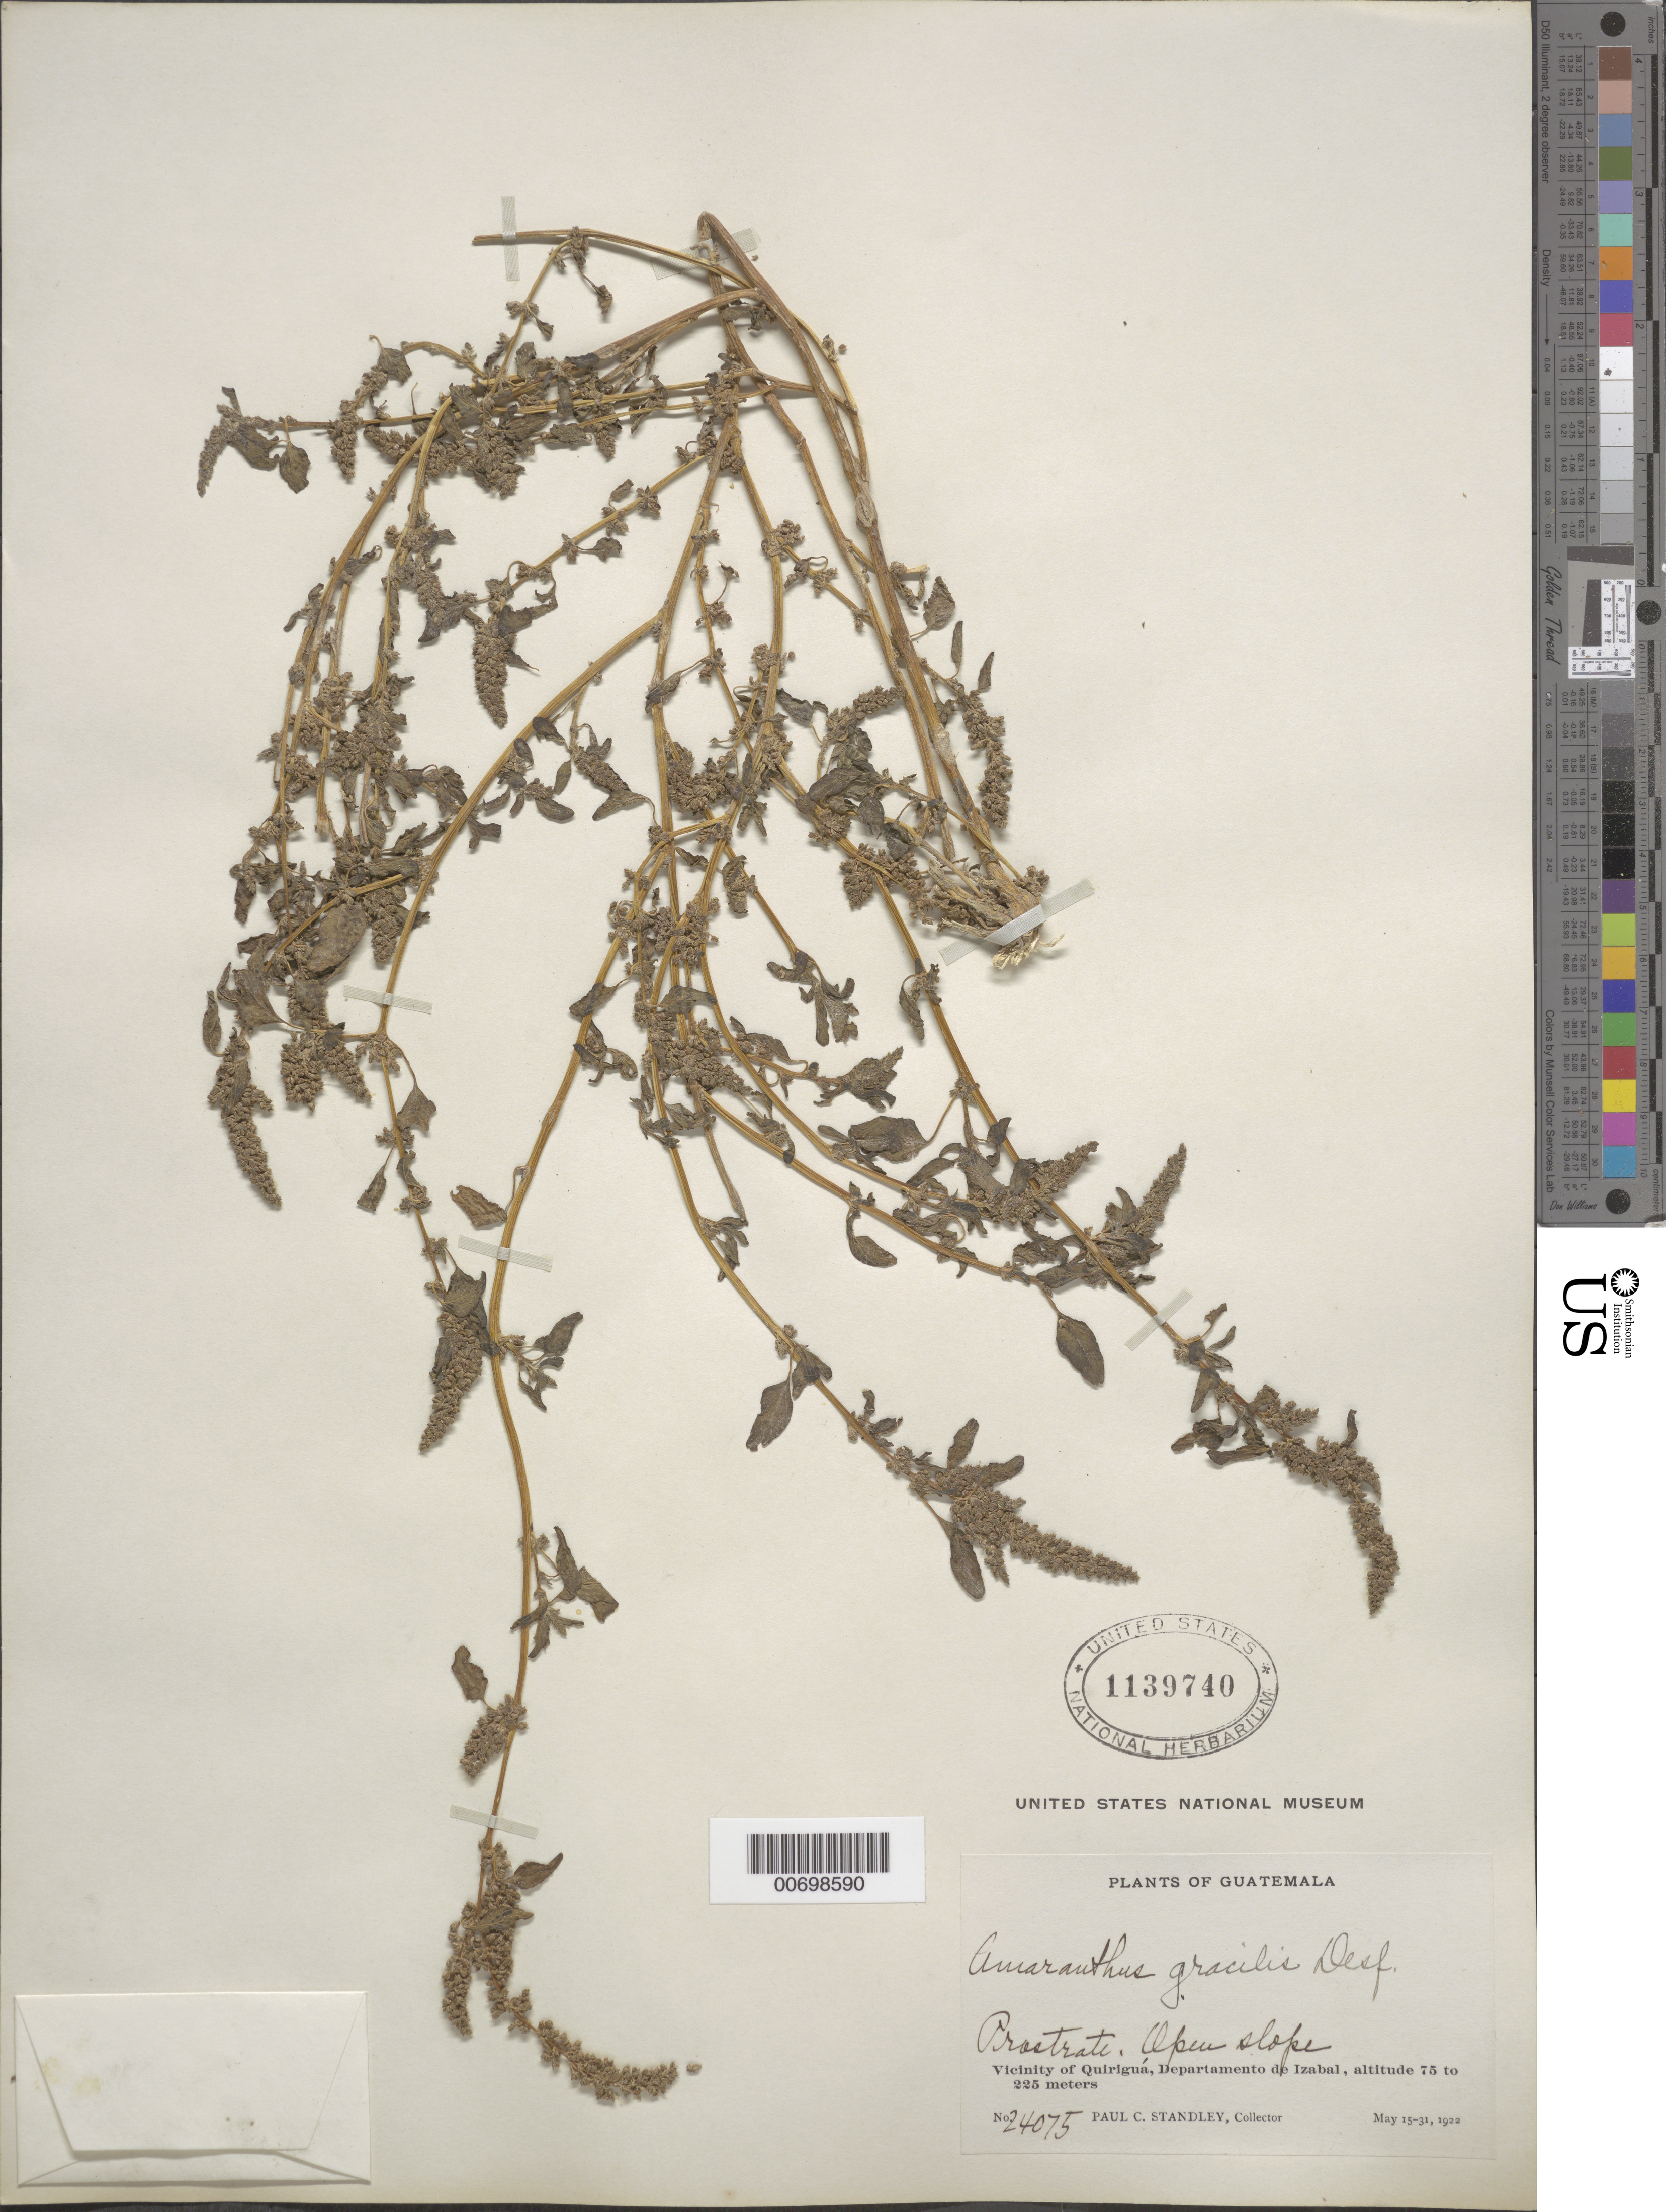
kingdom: Plantae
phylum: Tracheophyta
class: Magnoliopsida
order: Caryophyllales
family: Amaranthaceae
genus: Amaranthus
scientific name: Amaranthus gracilis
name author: Desf. ex Poir.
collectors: P. C. Standley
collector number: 24075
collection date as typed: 15 May 1922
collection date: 1922-05-15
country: Guatemala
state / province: Izabal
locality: Vicinity of Quirigua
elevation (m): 75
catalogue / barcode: US 1139740